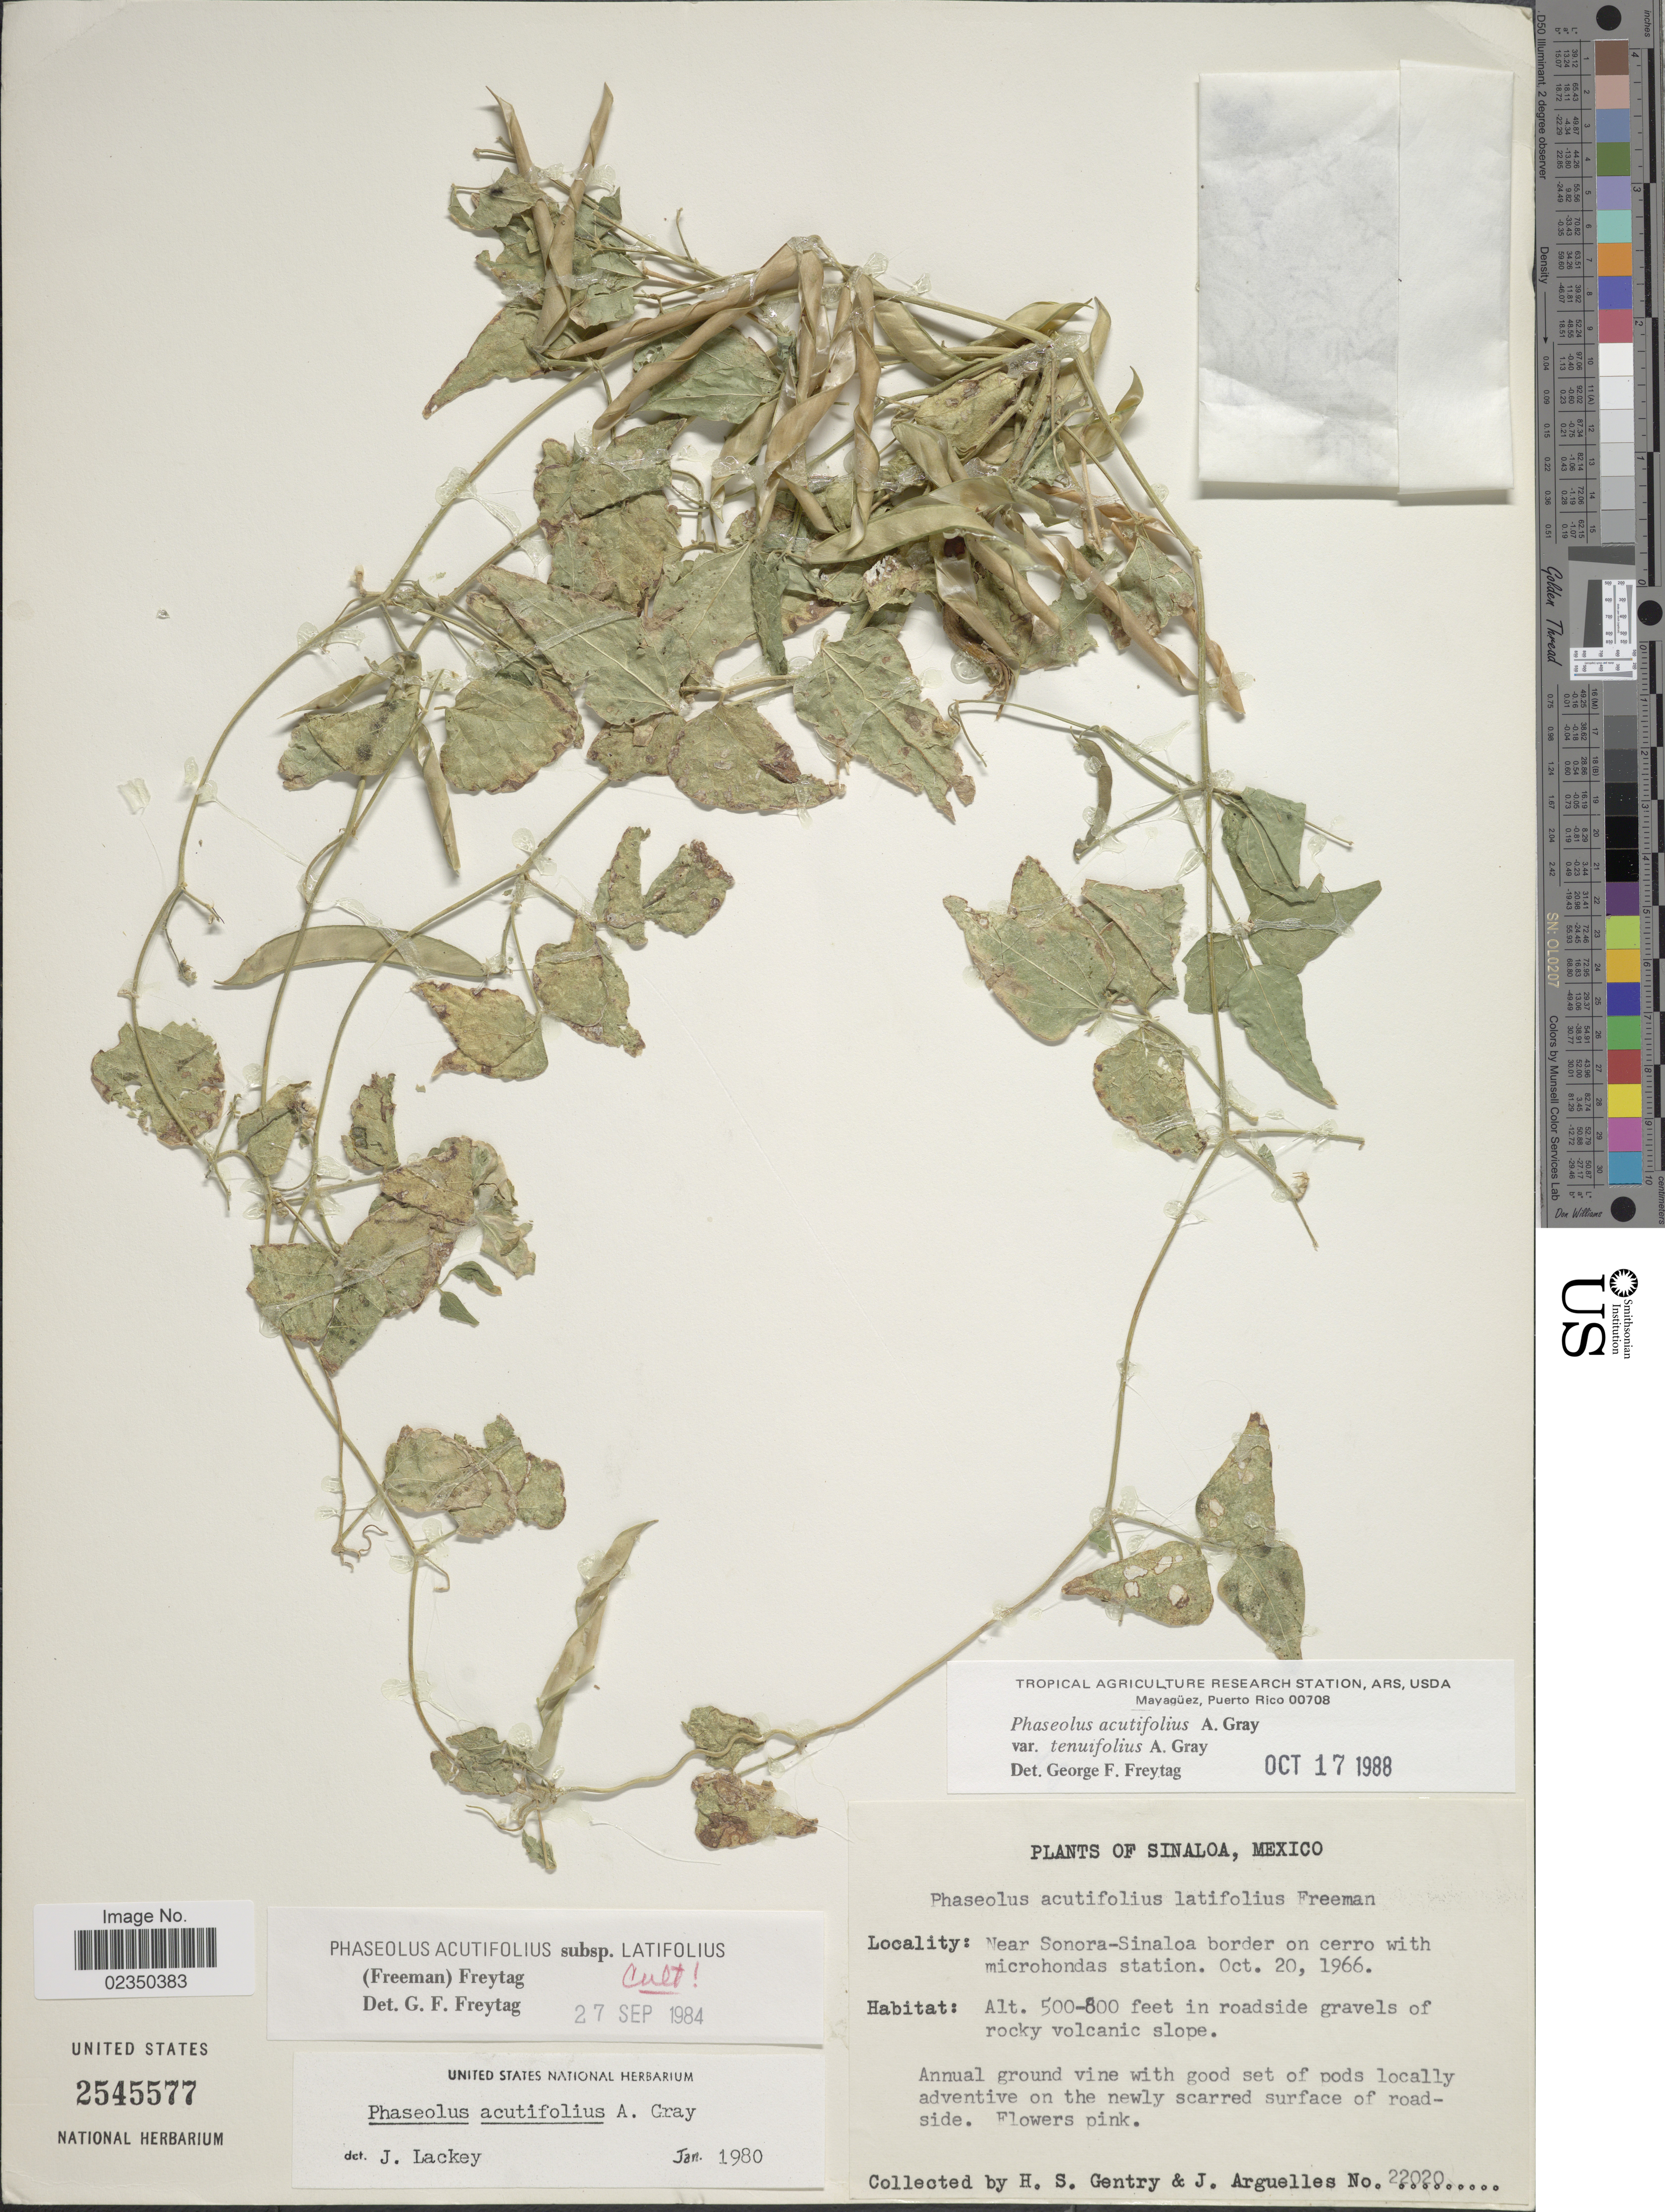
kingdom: Plantae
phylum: Tracheophyta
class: Magnoliopsida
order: Fabales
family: Fabaceae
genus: Phaseolus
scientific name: Phaseolus acutifolius var. tenuifolius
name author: A. Gray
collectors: H. S. Gentry & J. Arguelles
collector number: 22020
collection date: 1966-10-20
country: Mexico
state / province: Sinaloa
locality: Near Sonora-Sinaloa border on cerro with microhondas station, in roadside gravels of rocky volcanic slope.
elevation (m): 152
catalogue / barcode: US 2545577